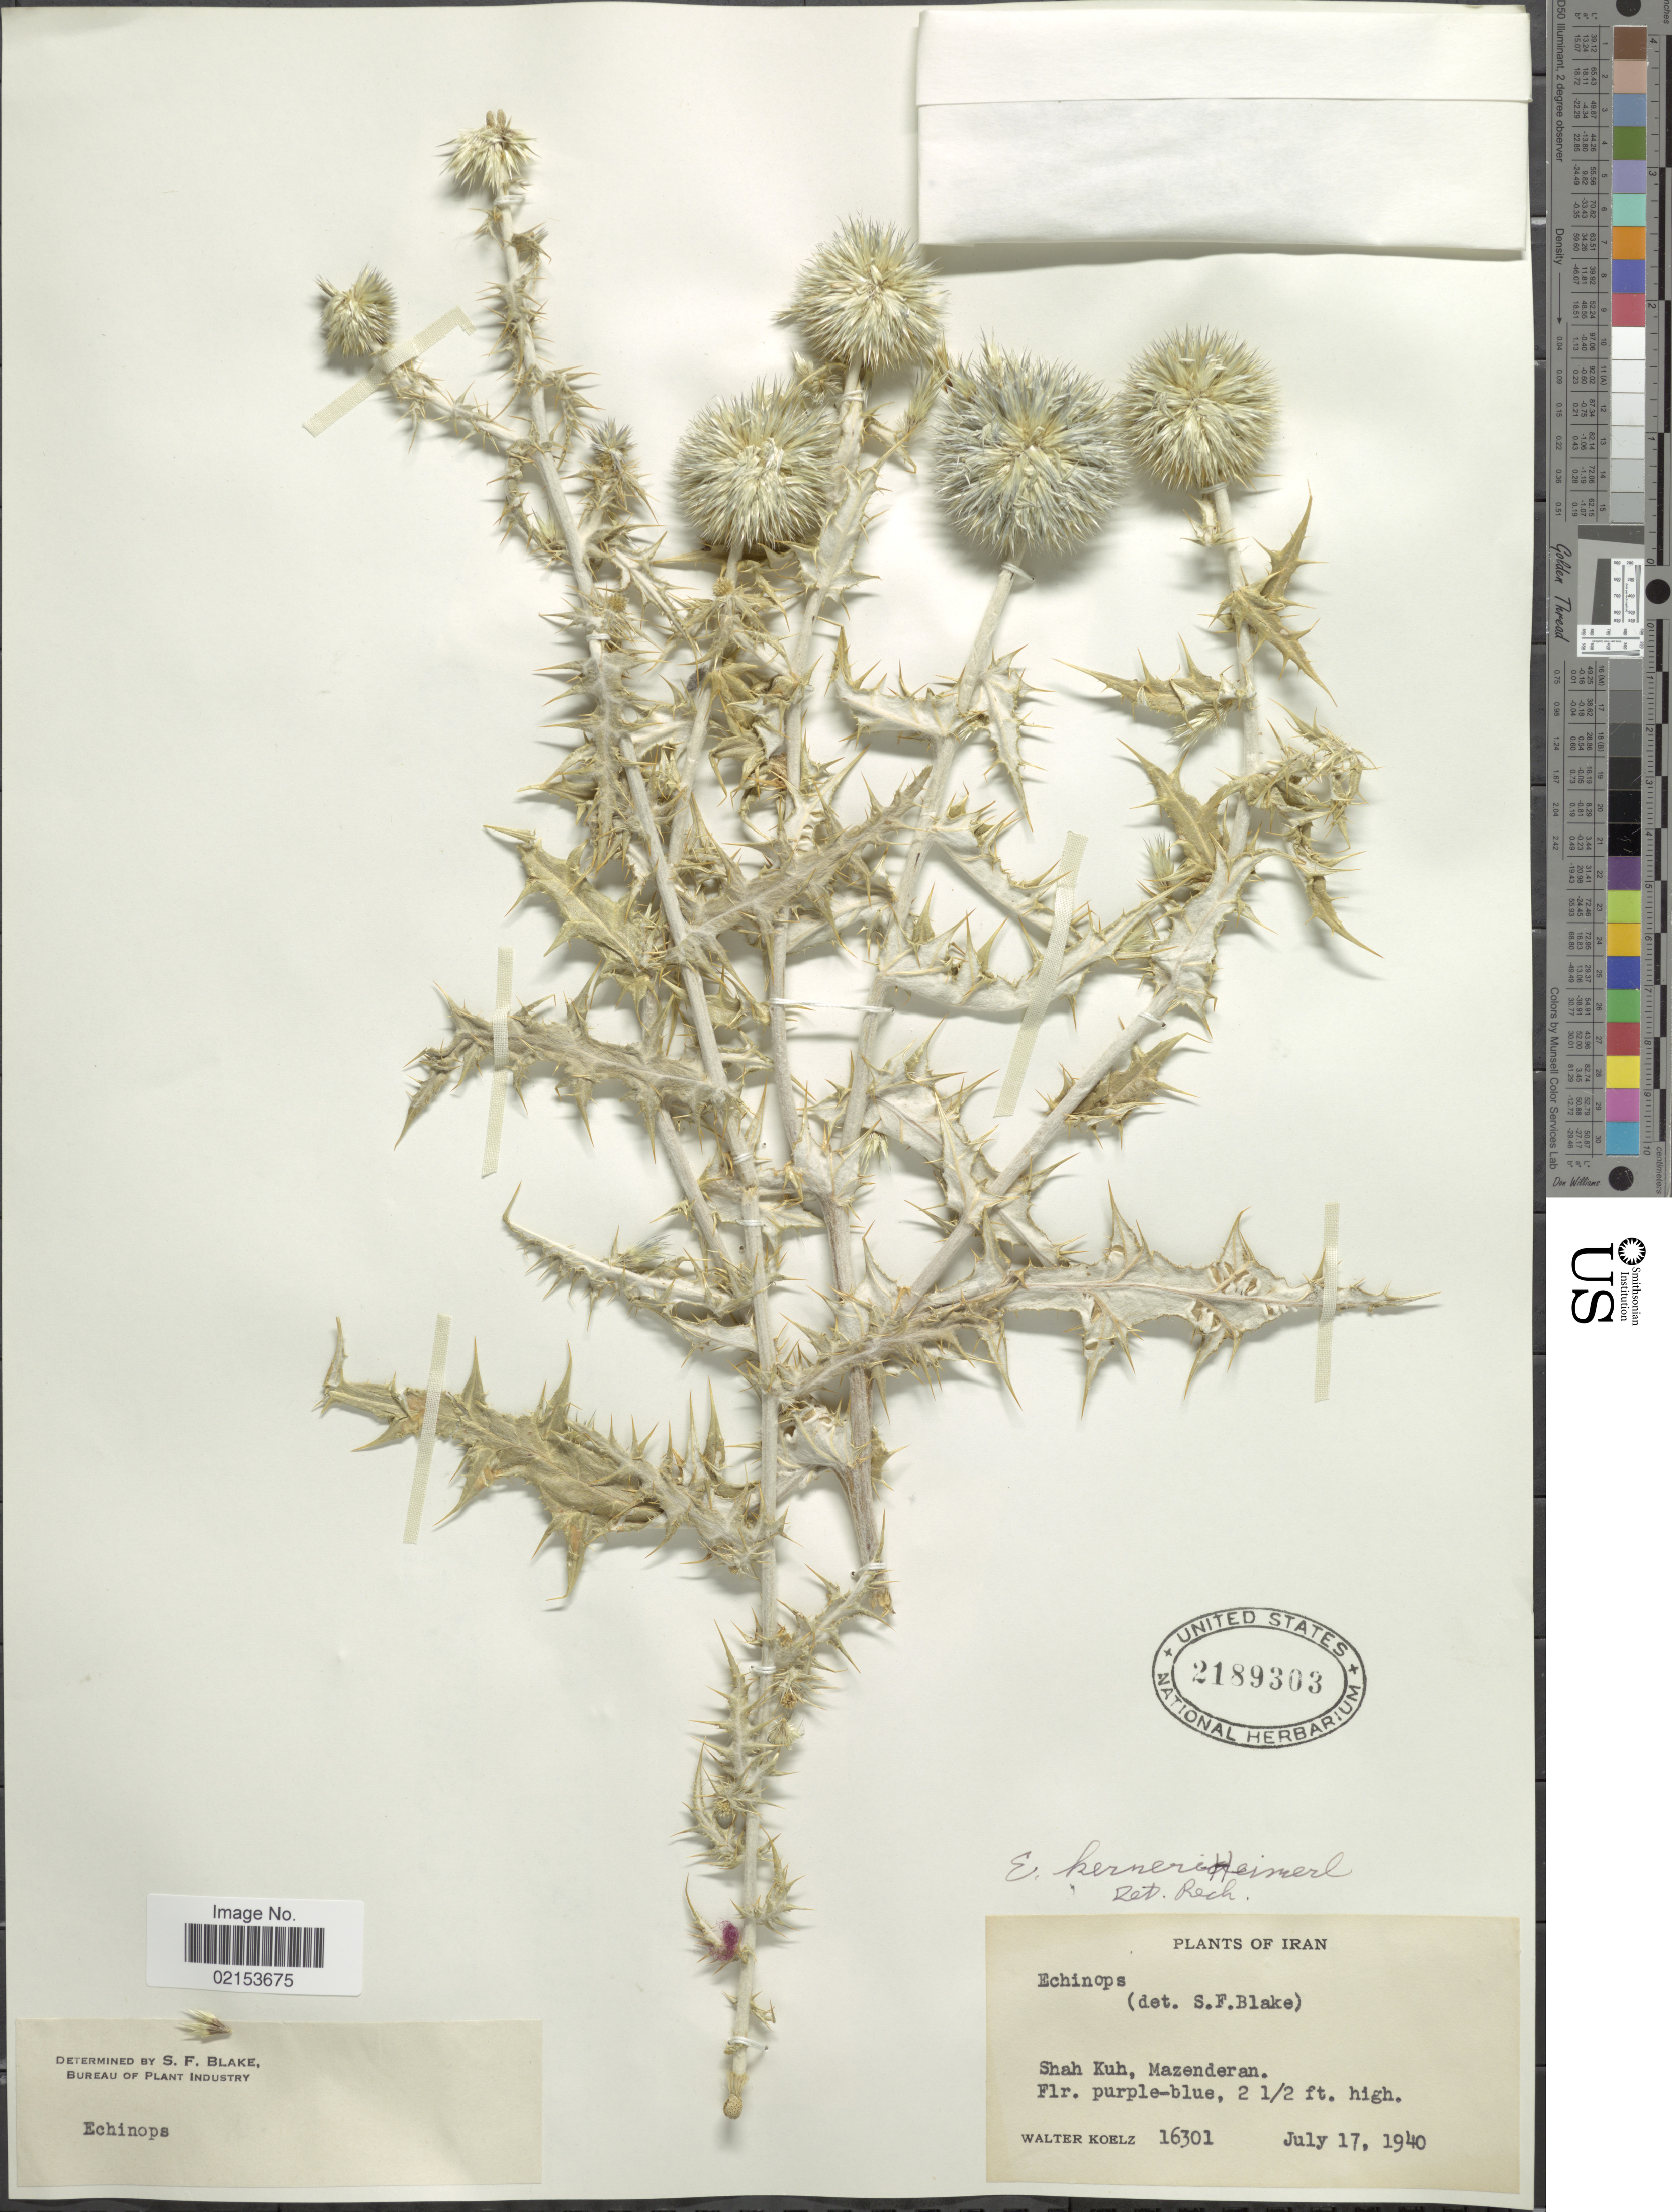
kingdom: Plantae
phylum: Tracheophyta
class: Magnoliopsida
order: Asterales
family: Asteraceae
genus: Echinops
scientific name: Echinops ritrodes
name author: Bunge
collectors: W. N. Koelz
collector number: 16301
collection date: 1940-07-17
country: Iran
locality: Shah Kuh, Mazenderan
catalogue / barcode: US 2189303